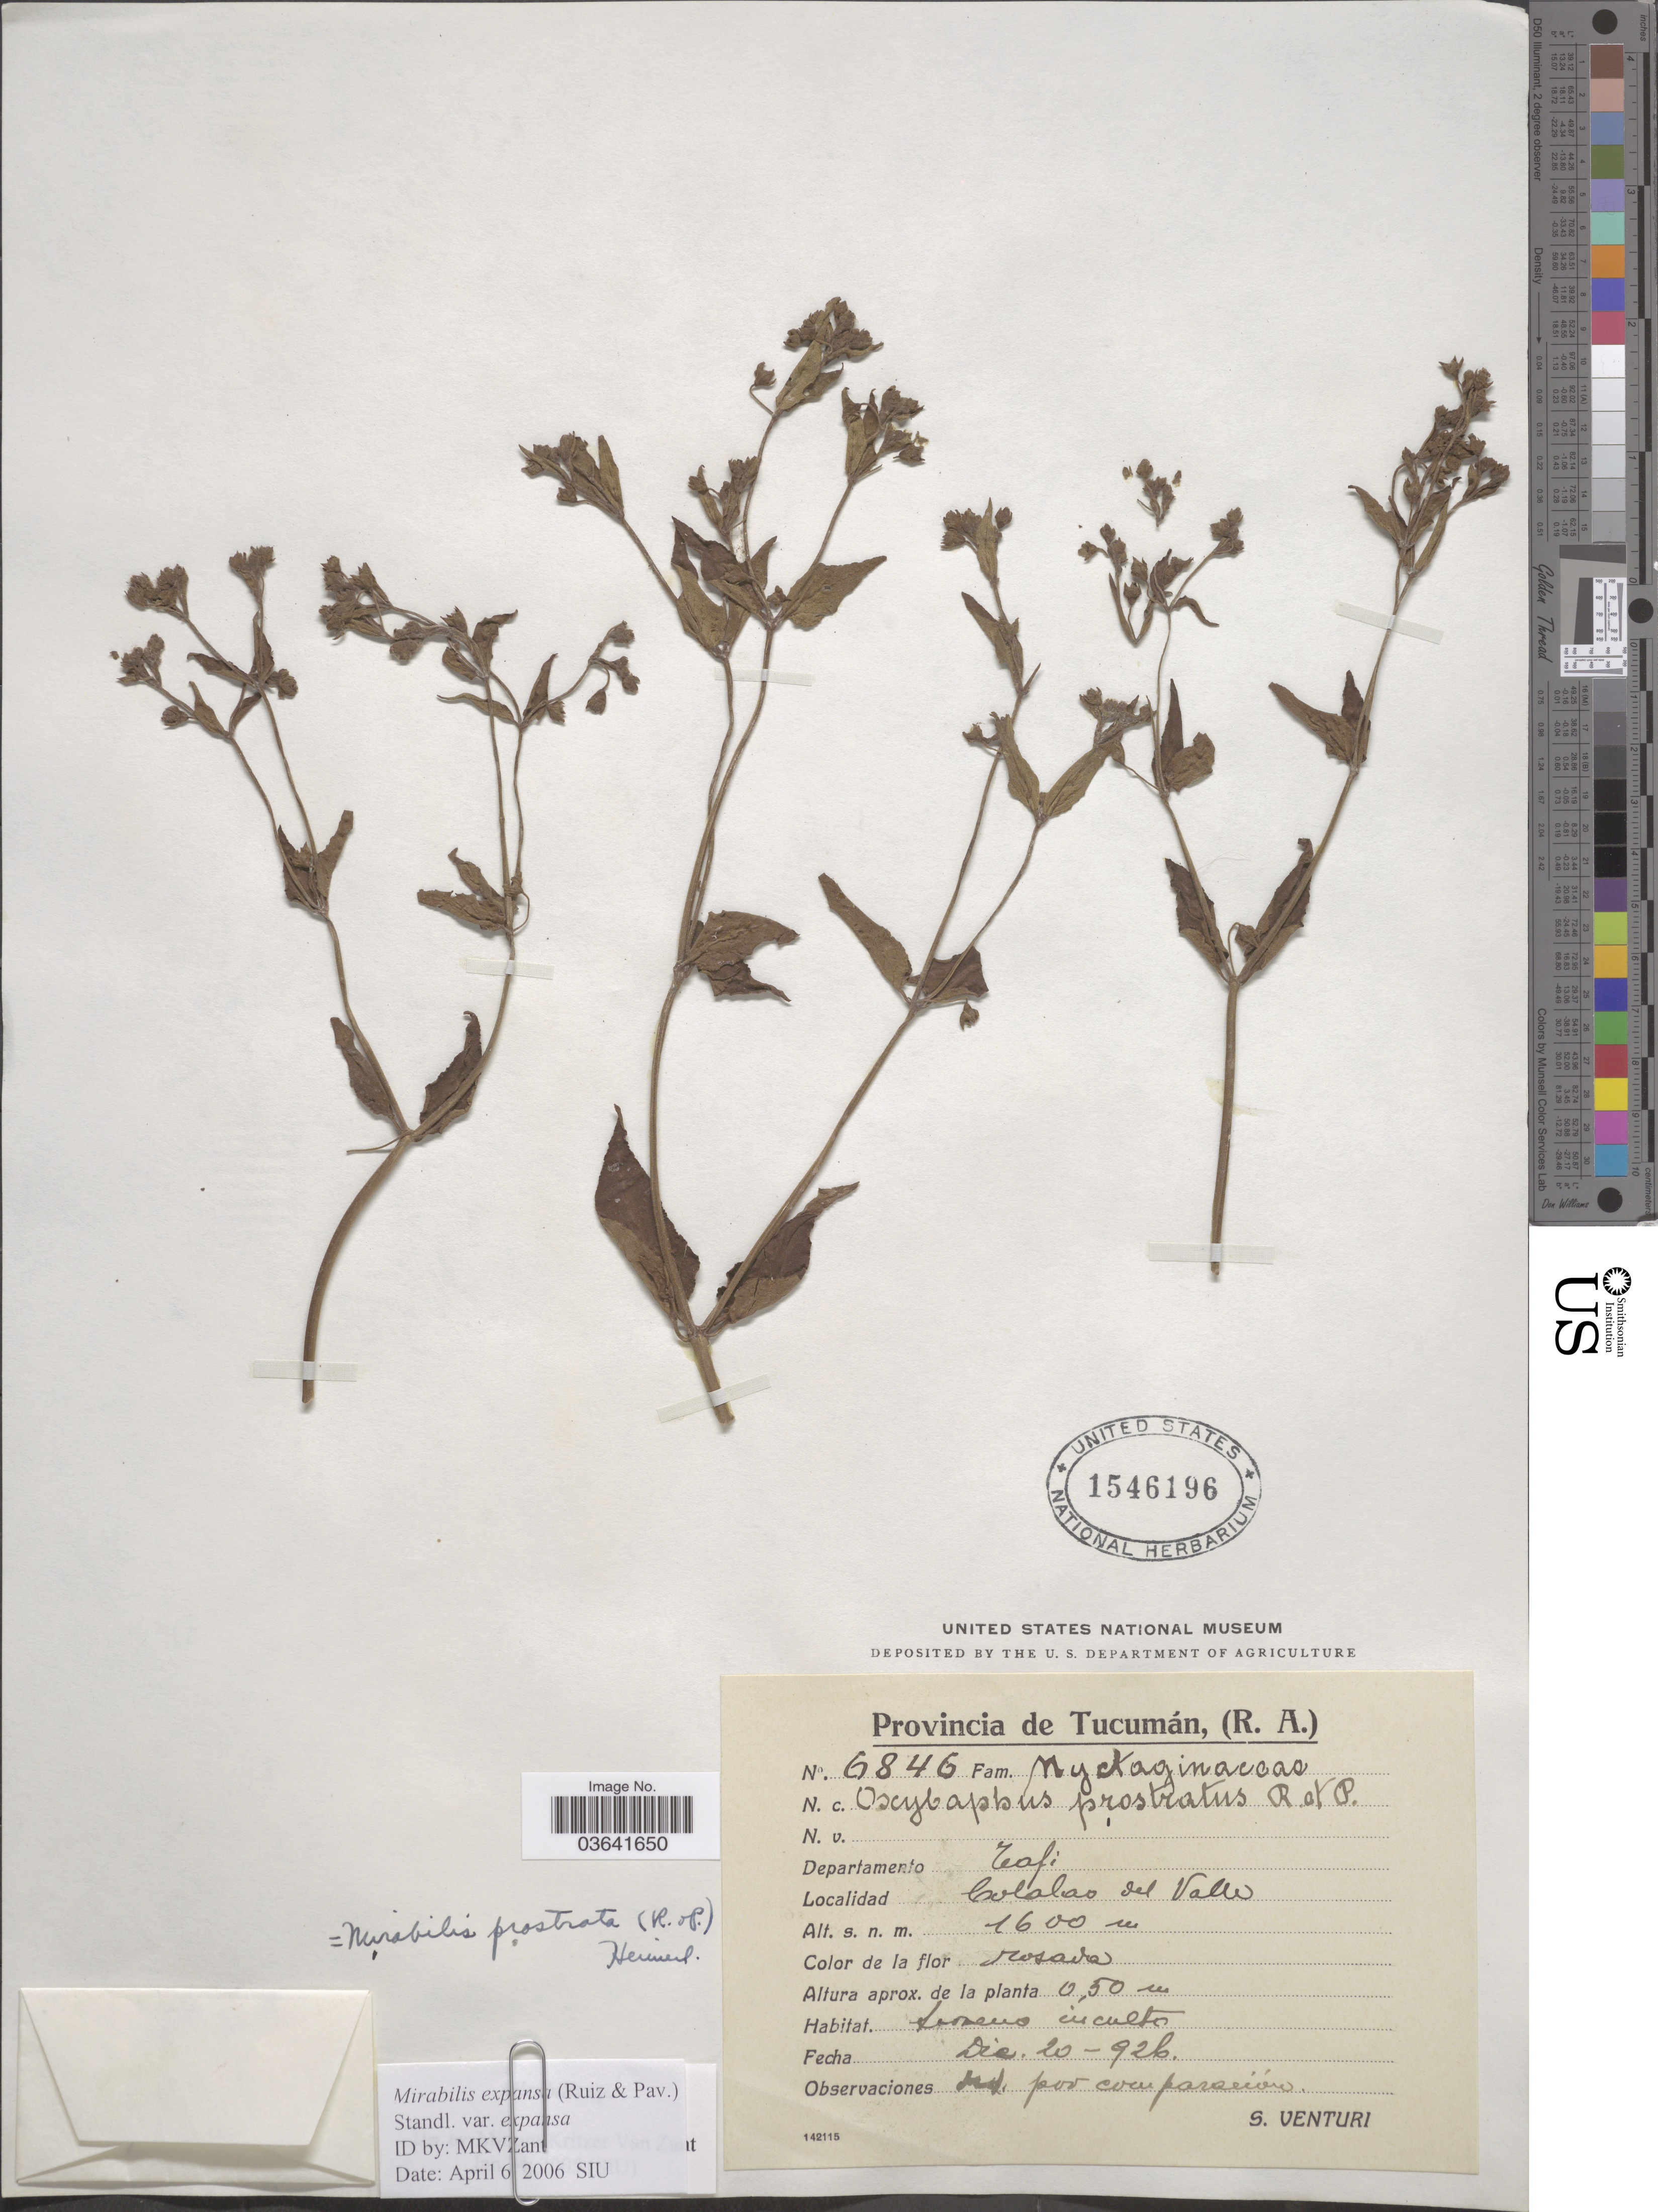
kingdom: Plantae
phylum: Tracheophyta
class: Magnoliopsida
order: Caryophyllales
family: Nyctaginaceae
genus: Mirabilis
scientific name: Mirabilis expansa var. expansa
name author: (Ruiz & Pav.) Standl.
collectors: S. Venturi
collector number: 6846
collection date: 1926-12-20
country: Argentina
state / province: Tucuman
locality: Departamento Tafi, Colorado del Valle.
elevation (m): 1600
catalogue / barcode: US 1546196